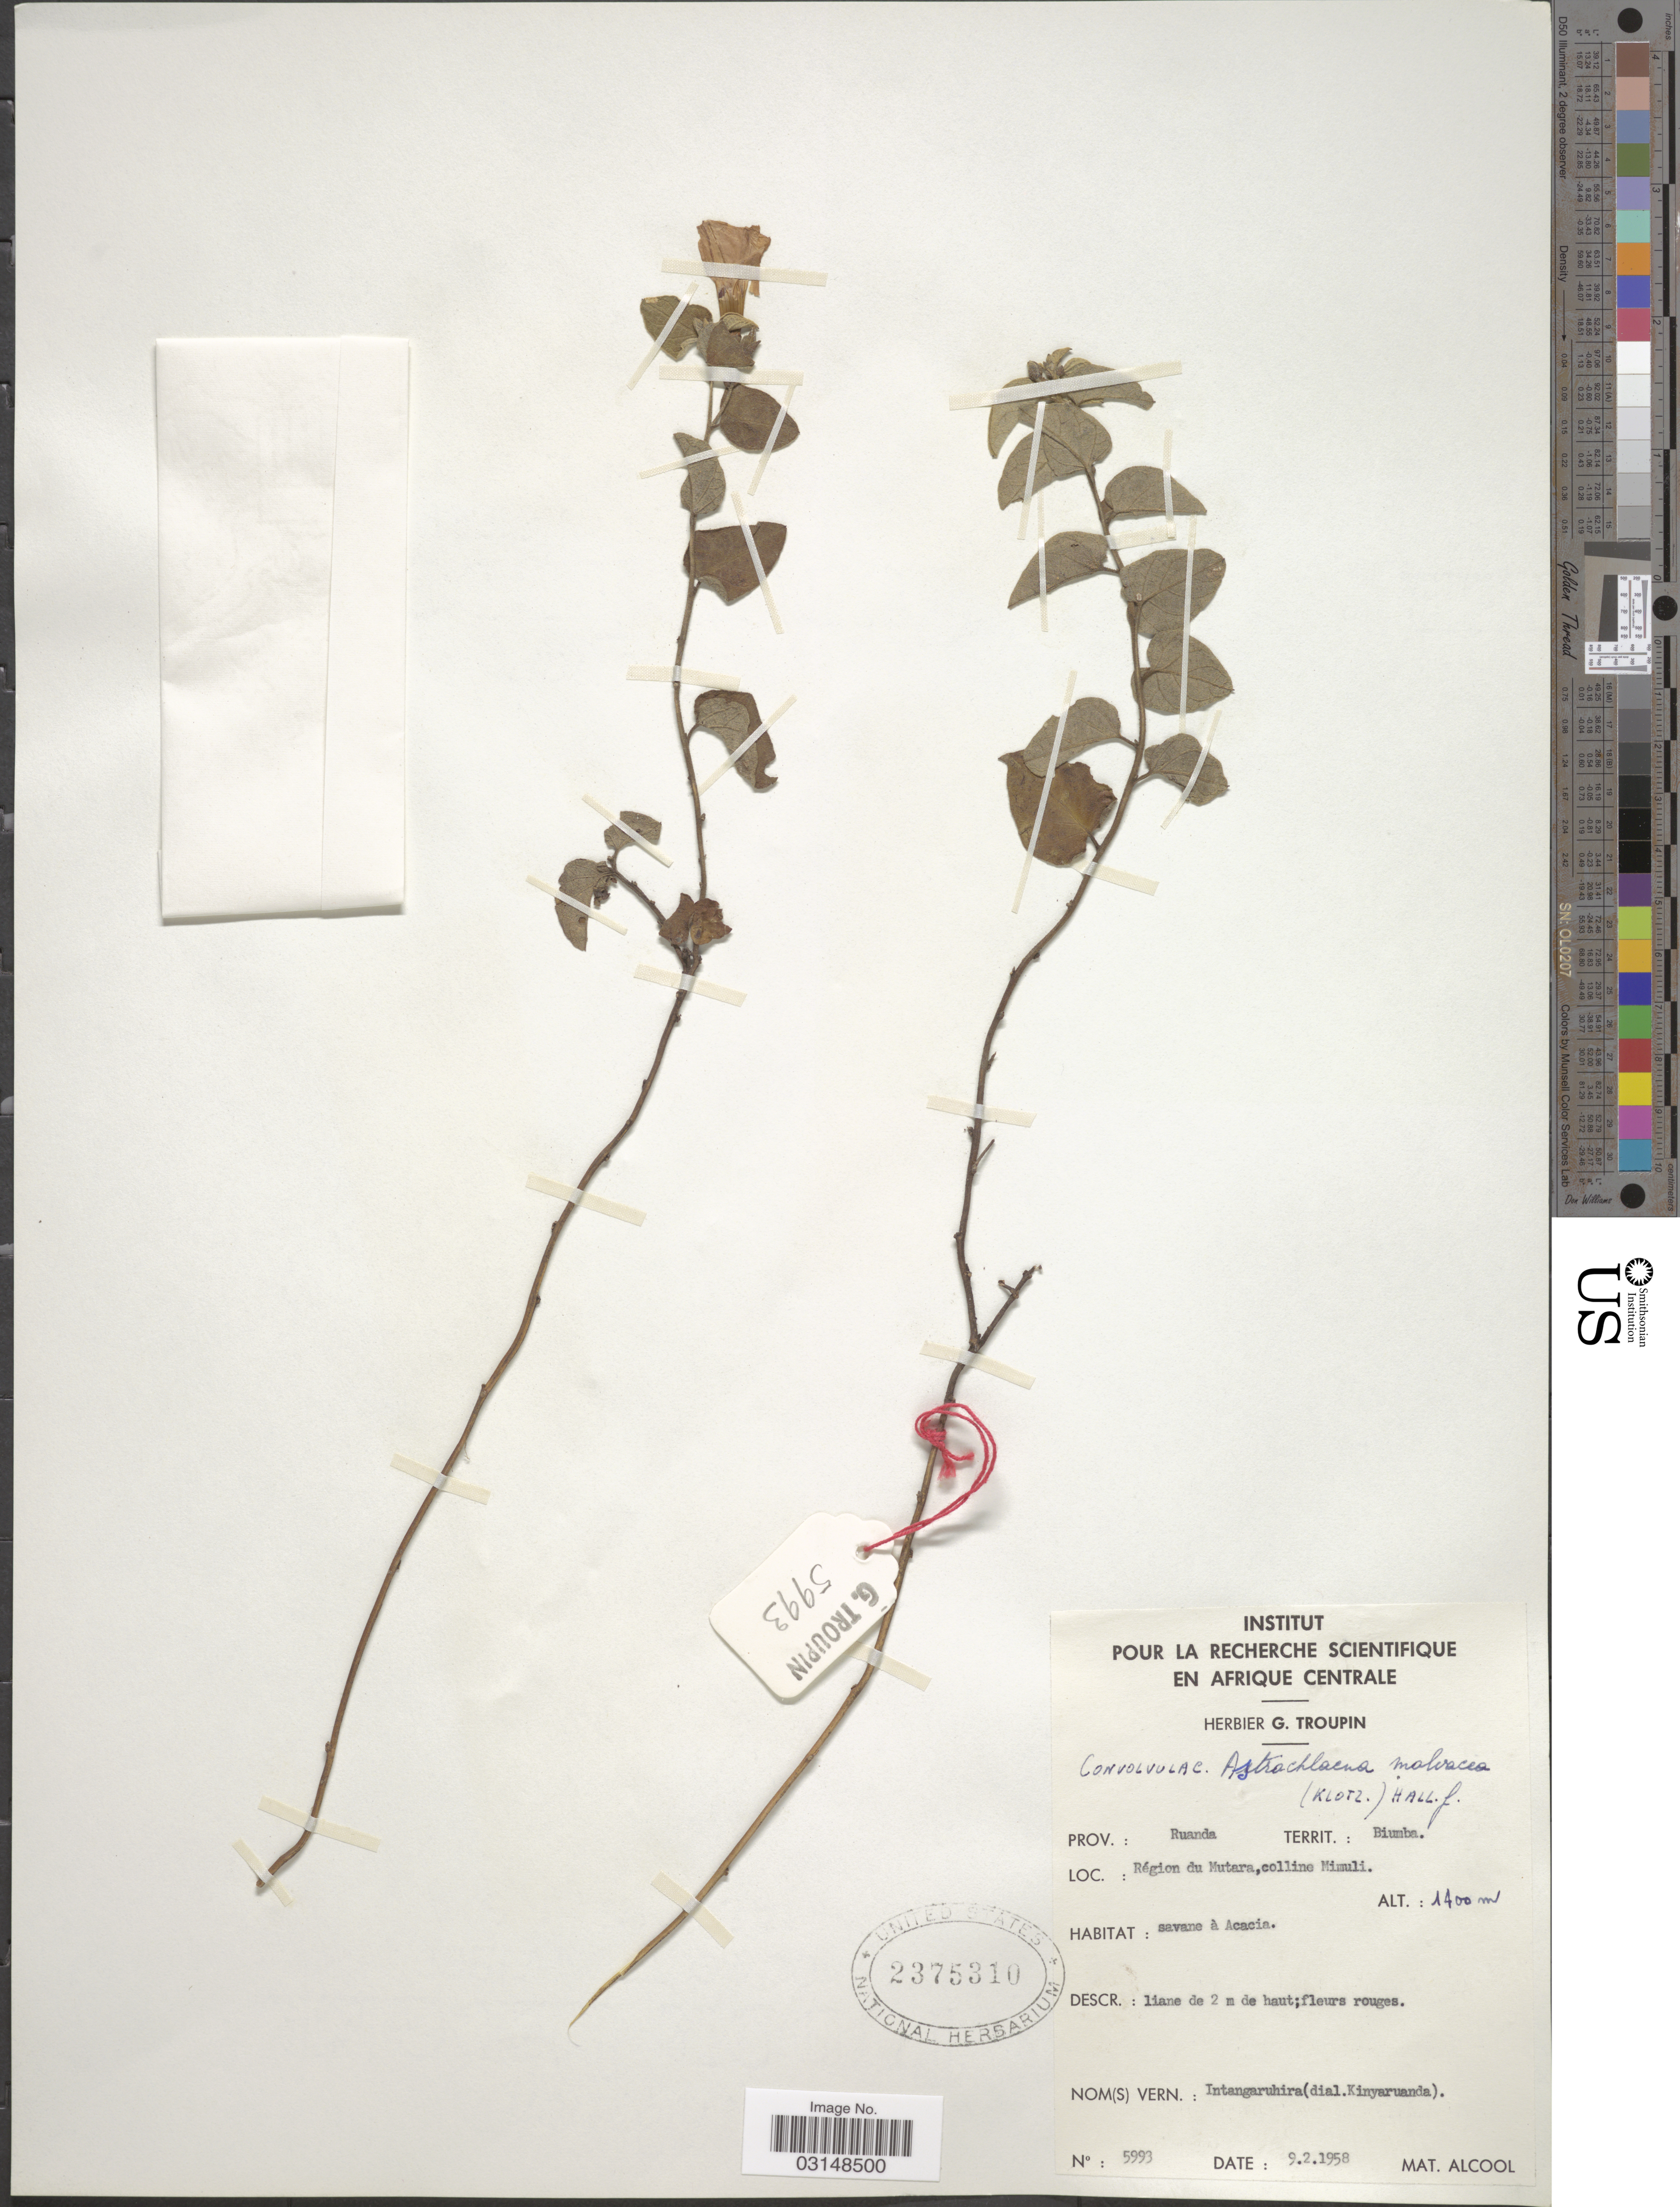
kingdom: Plantae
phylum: Tracheophyta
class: Magnoliopsida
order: Solanales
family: Convolvulaceae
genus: Astripomoea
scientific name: Astripomoea malvacea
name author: (Klotzsch) A. Meeuse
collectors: ex herb. G. Troupin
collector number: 5993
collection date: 1958-02-09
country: Rwanda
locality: Prov.: Ruanda, Territ.: Biumba, Région du Mutara, colline Mimuli.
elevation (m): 1400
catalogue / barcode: US 2375310